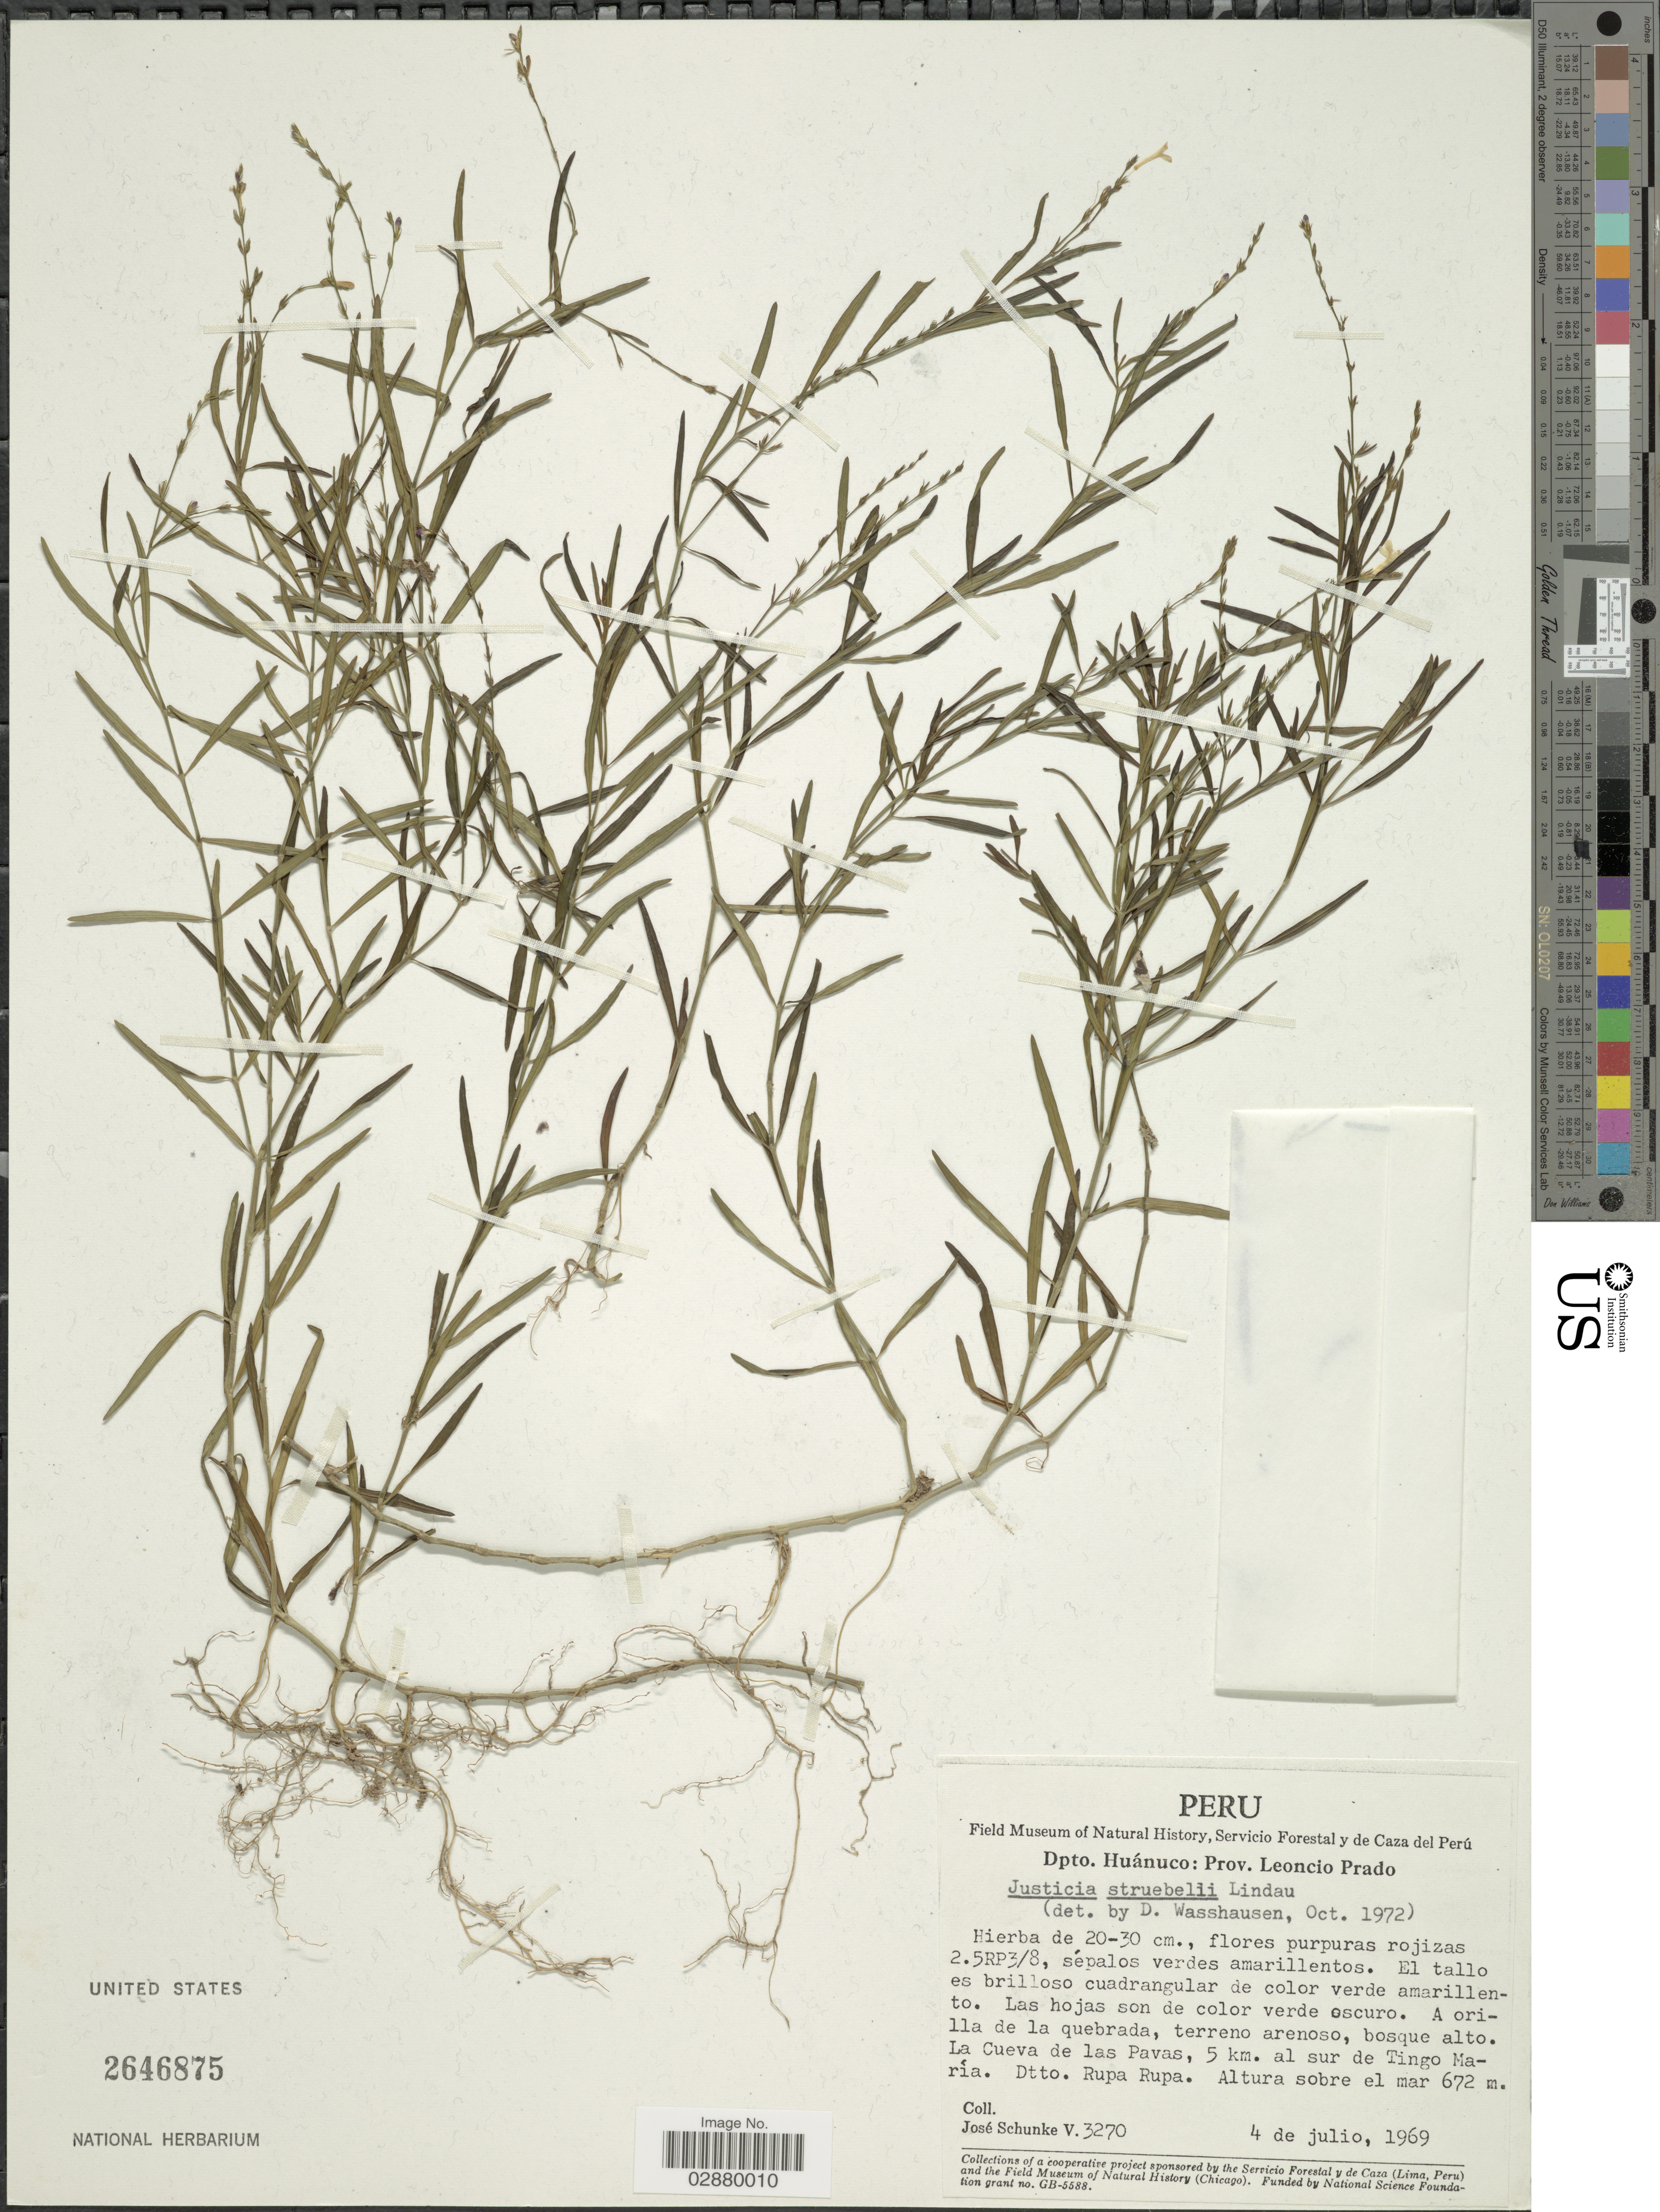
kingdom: Plantae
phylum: Tracheophyta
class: Magnoliopsida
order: Lamiales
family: Acanthaceae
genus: Justicia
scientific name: Justicia pectoralis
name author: Jacq.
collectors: J. Schunke Vigo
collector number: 3270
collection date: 1969-07-04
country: Peru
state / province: Huánuco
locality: Dpto. Huánuco: Prov. Leoncio Prado. La Cueva de las Pavas, 5 km. al sur de Tingo María. Dtto. Rupa Rupa.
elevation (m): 672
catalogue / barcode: US 2646875